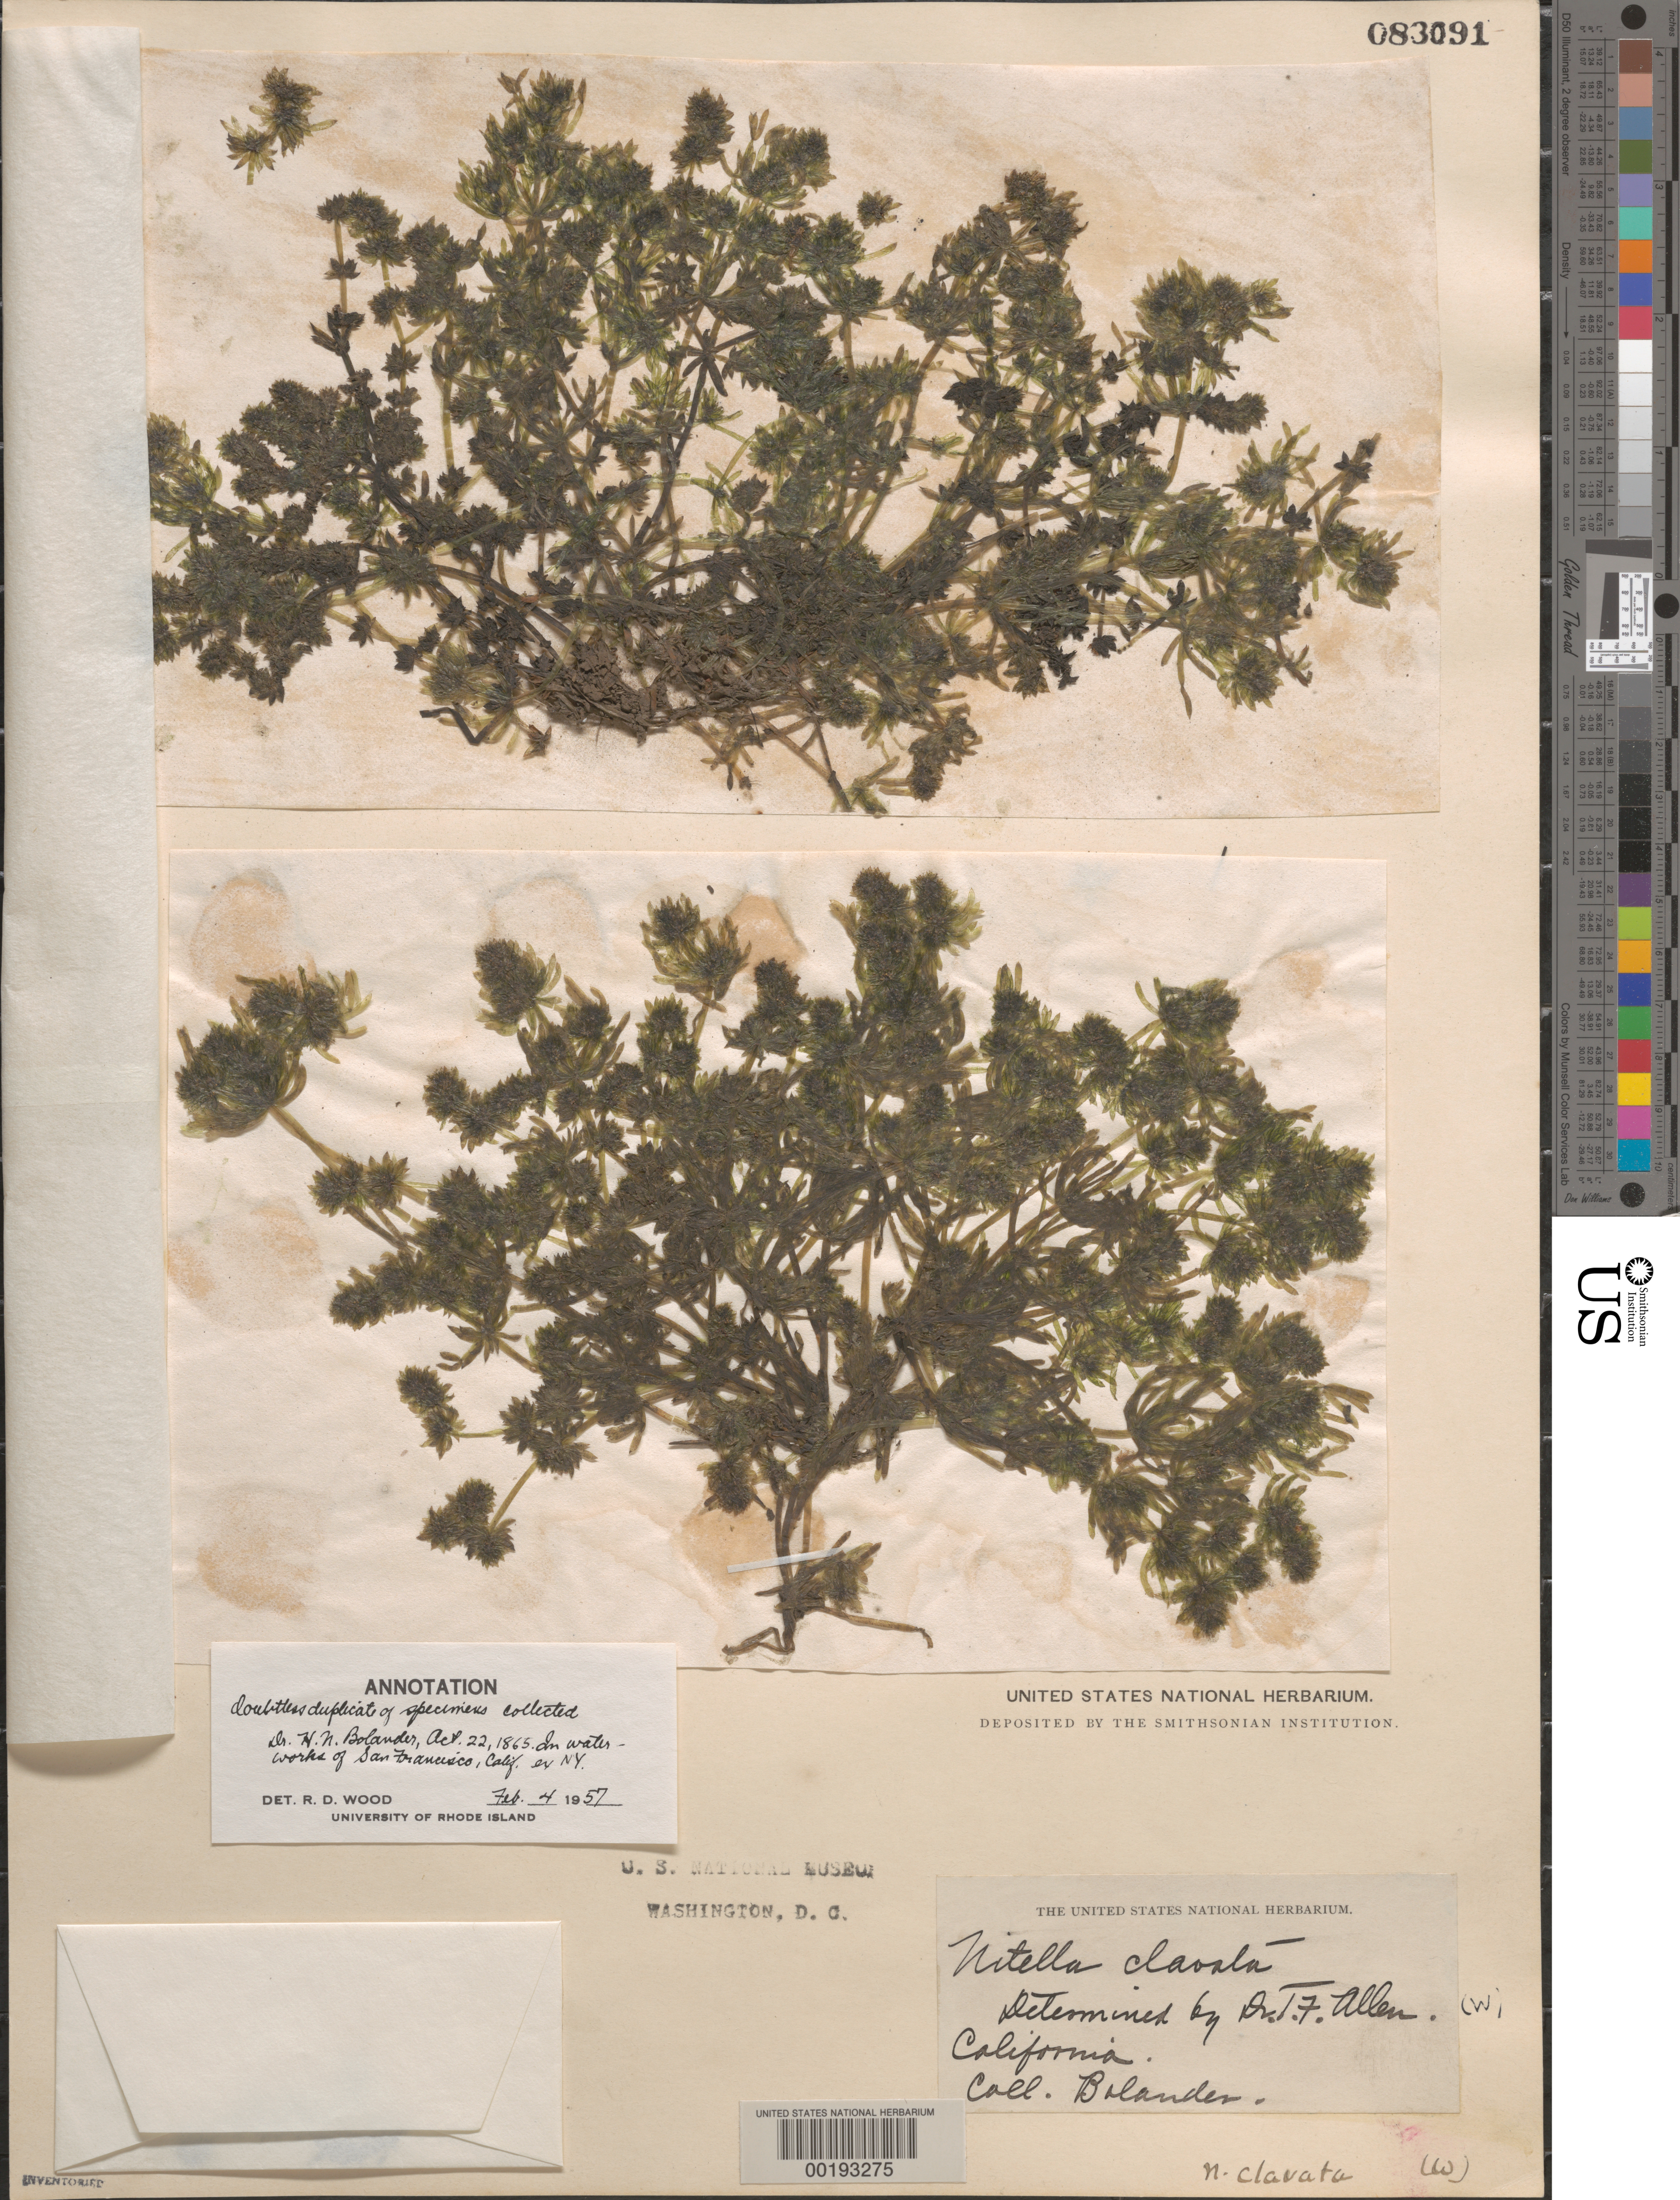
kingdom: Plantae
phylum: Charophyta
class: Charophyceae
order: Charales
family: Characeae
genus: Nitella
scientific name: Nitella clavata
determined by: Wood, R. D.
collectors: H. Bolander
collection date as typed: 22 Oct 1865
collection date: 1865-10-22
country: United States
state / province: California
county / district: San Francisco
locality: San Francisco waterworks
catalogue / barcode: US 83091